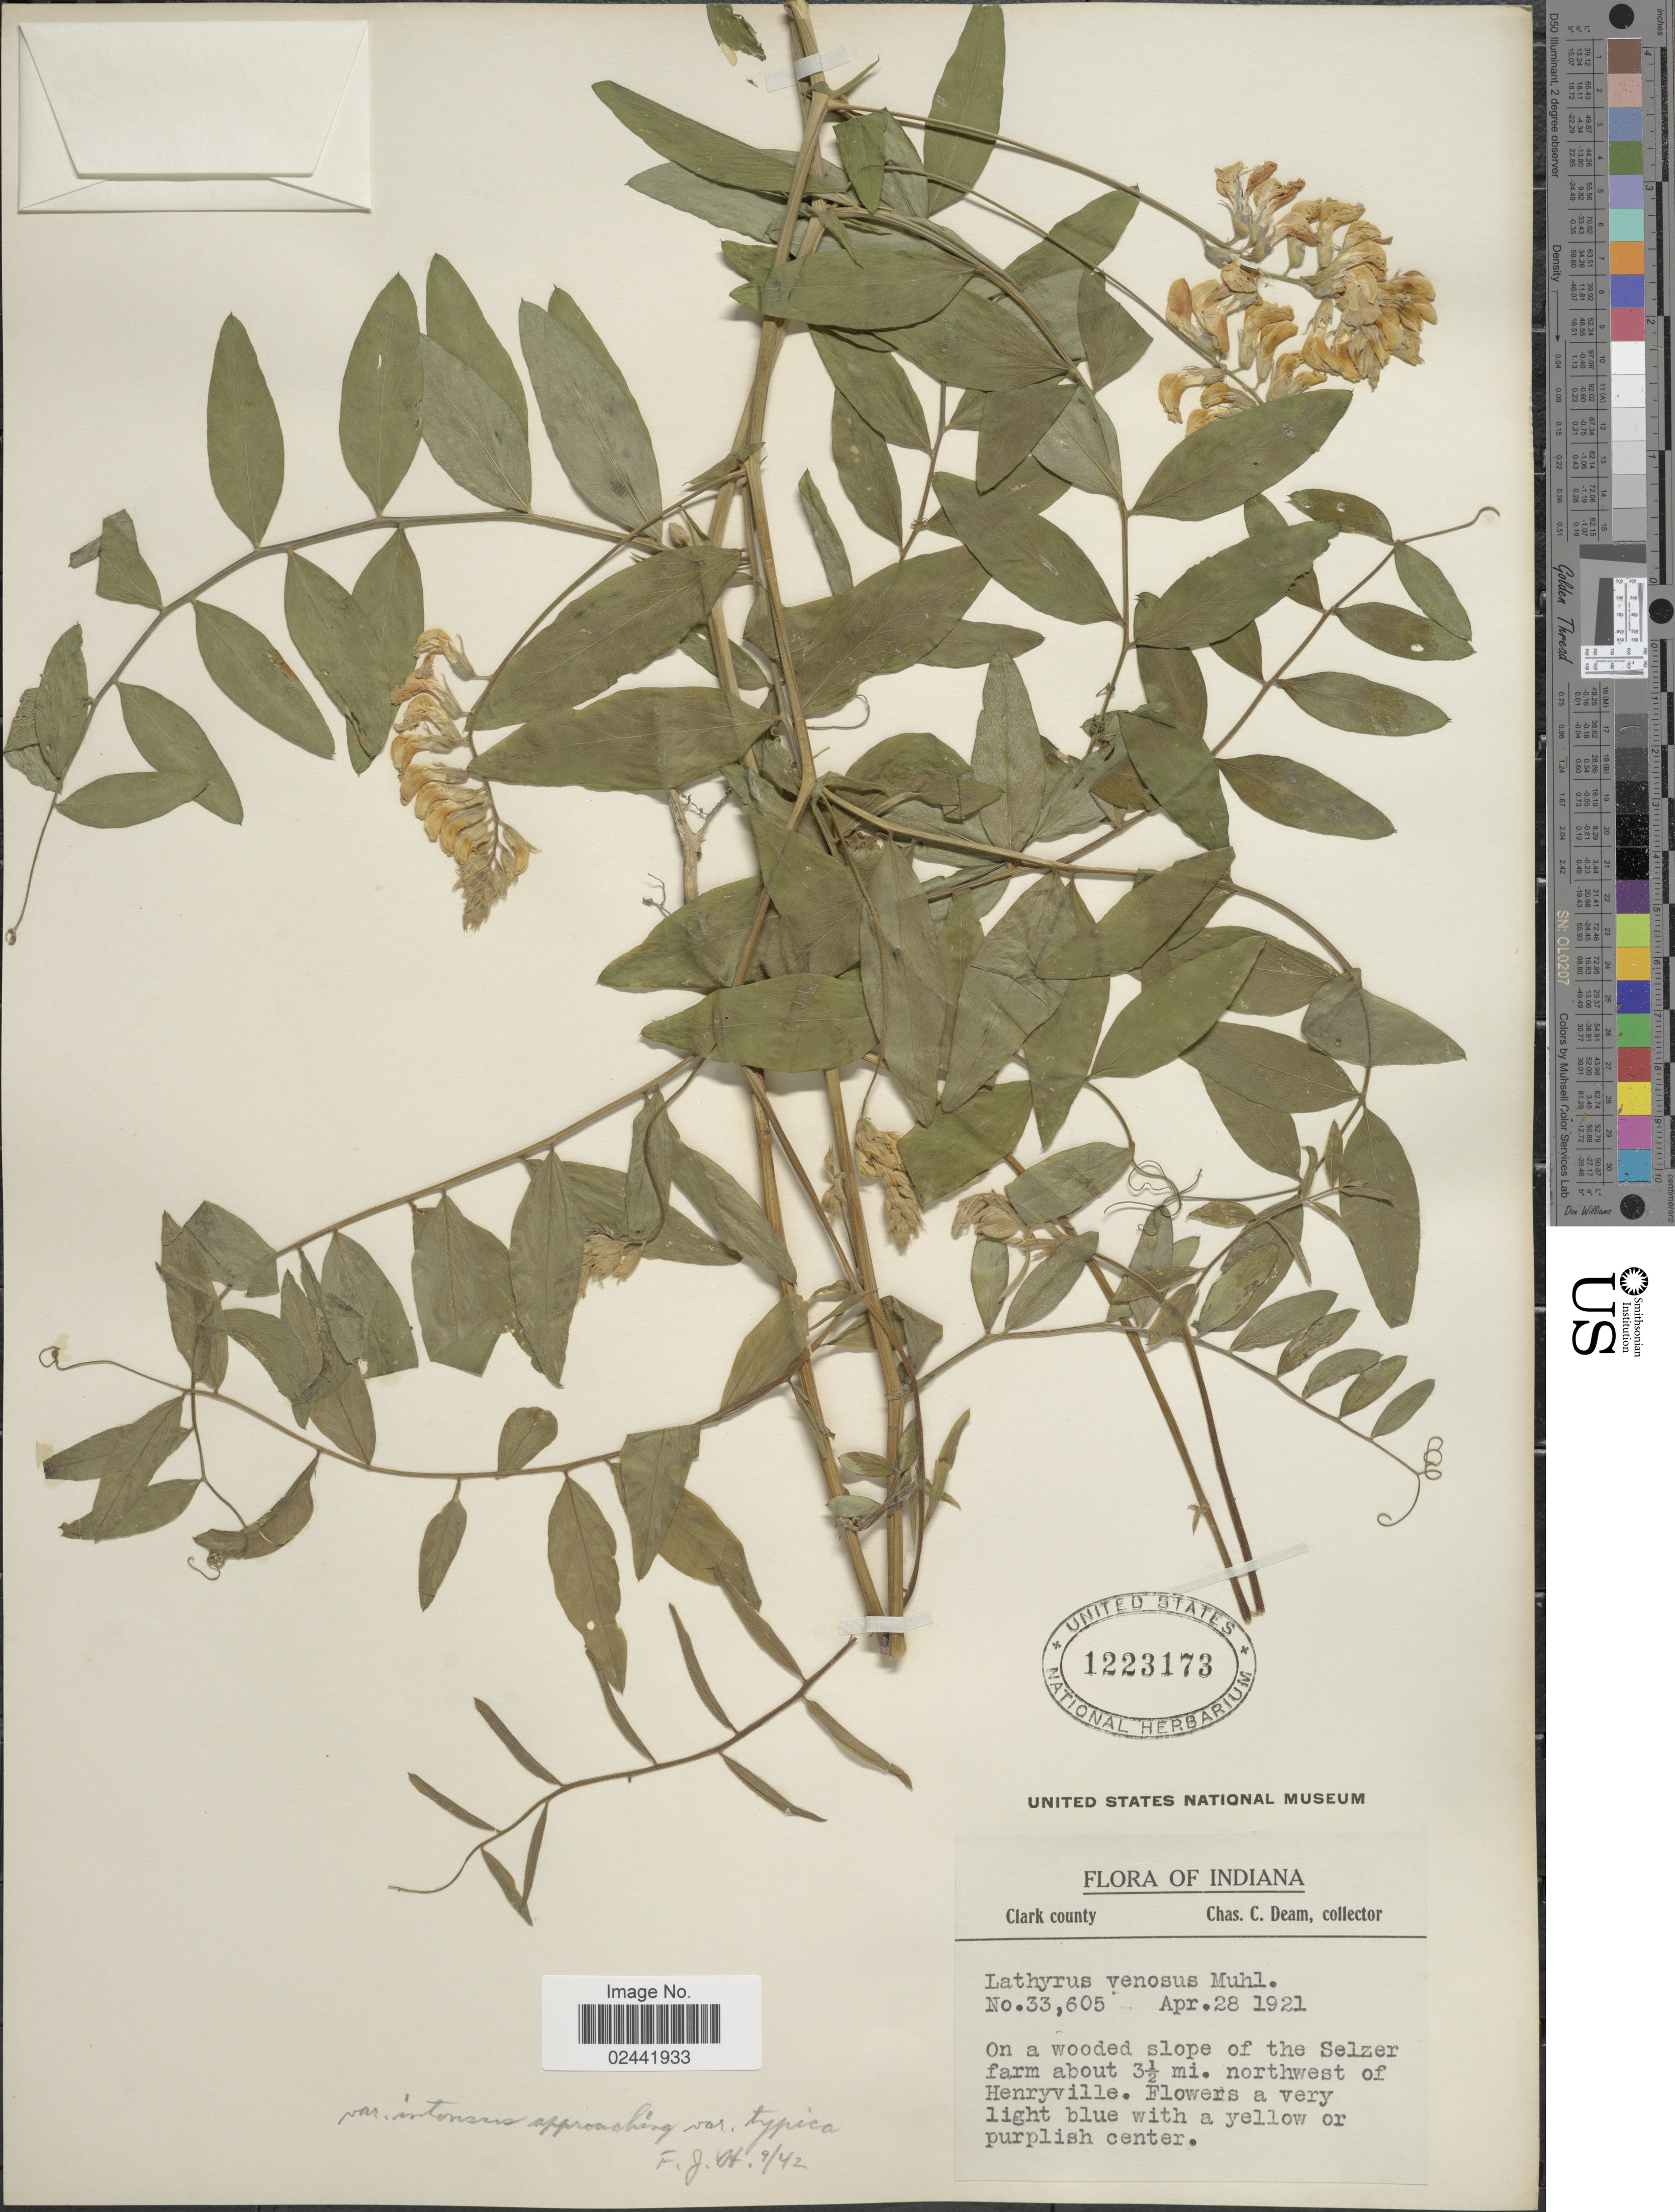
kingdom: Plantae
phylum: Tracheophyta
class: Magnoliopsida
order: Fabales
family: Fabaceae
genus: Lathyrus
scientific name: Lathyrus venosus var. intonsus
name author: Butters & H. St. John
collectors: C. C. Deam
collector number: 33605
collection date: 1921-04-28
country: United States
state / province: Indiana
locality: Clark County. On a wooded slope of the Selzer farm about 3 1/2 mi. northwest of Henryville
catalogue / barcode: US 1223173